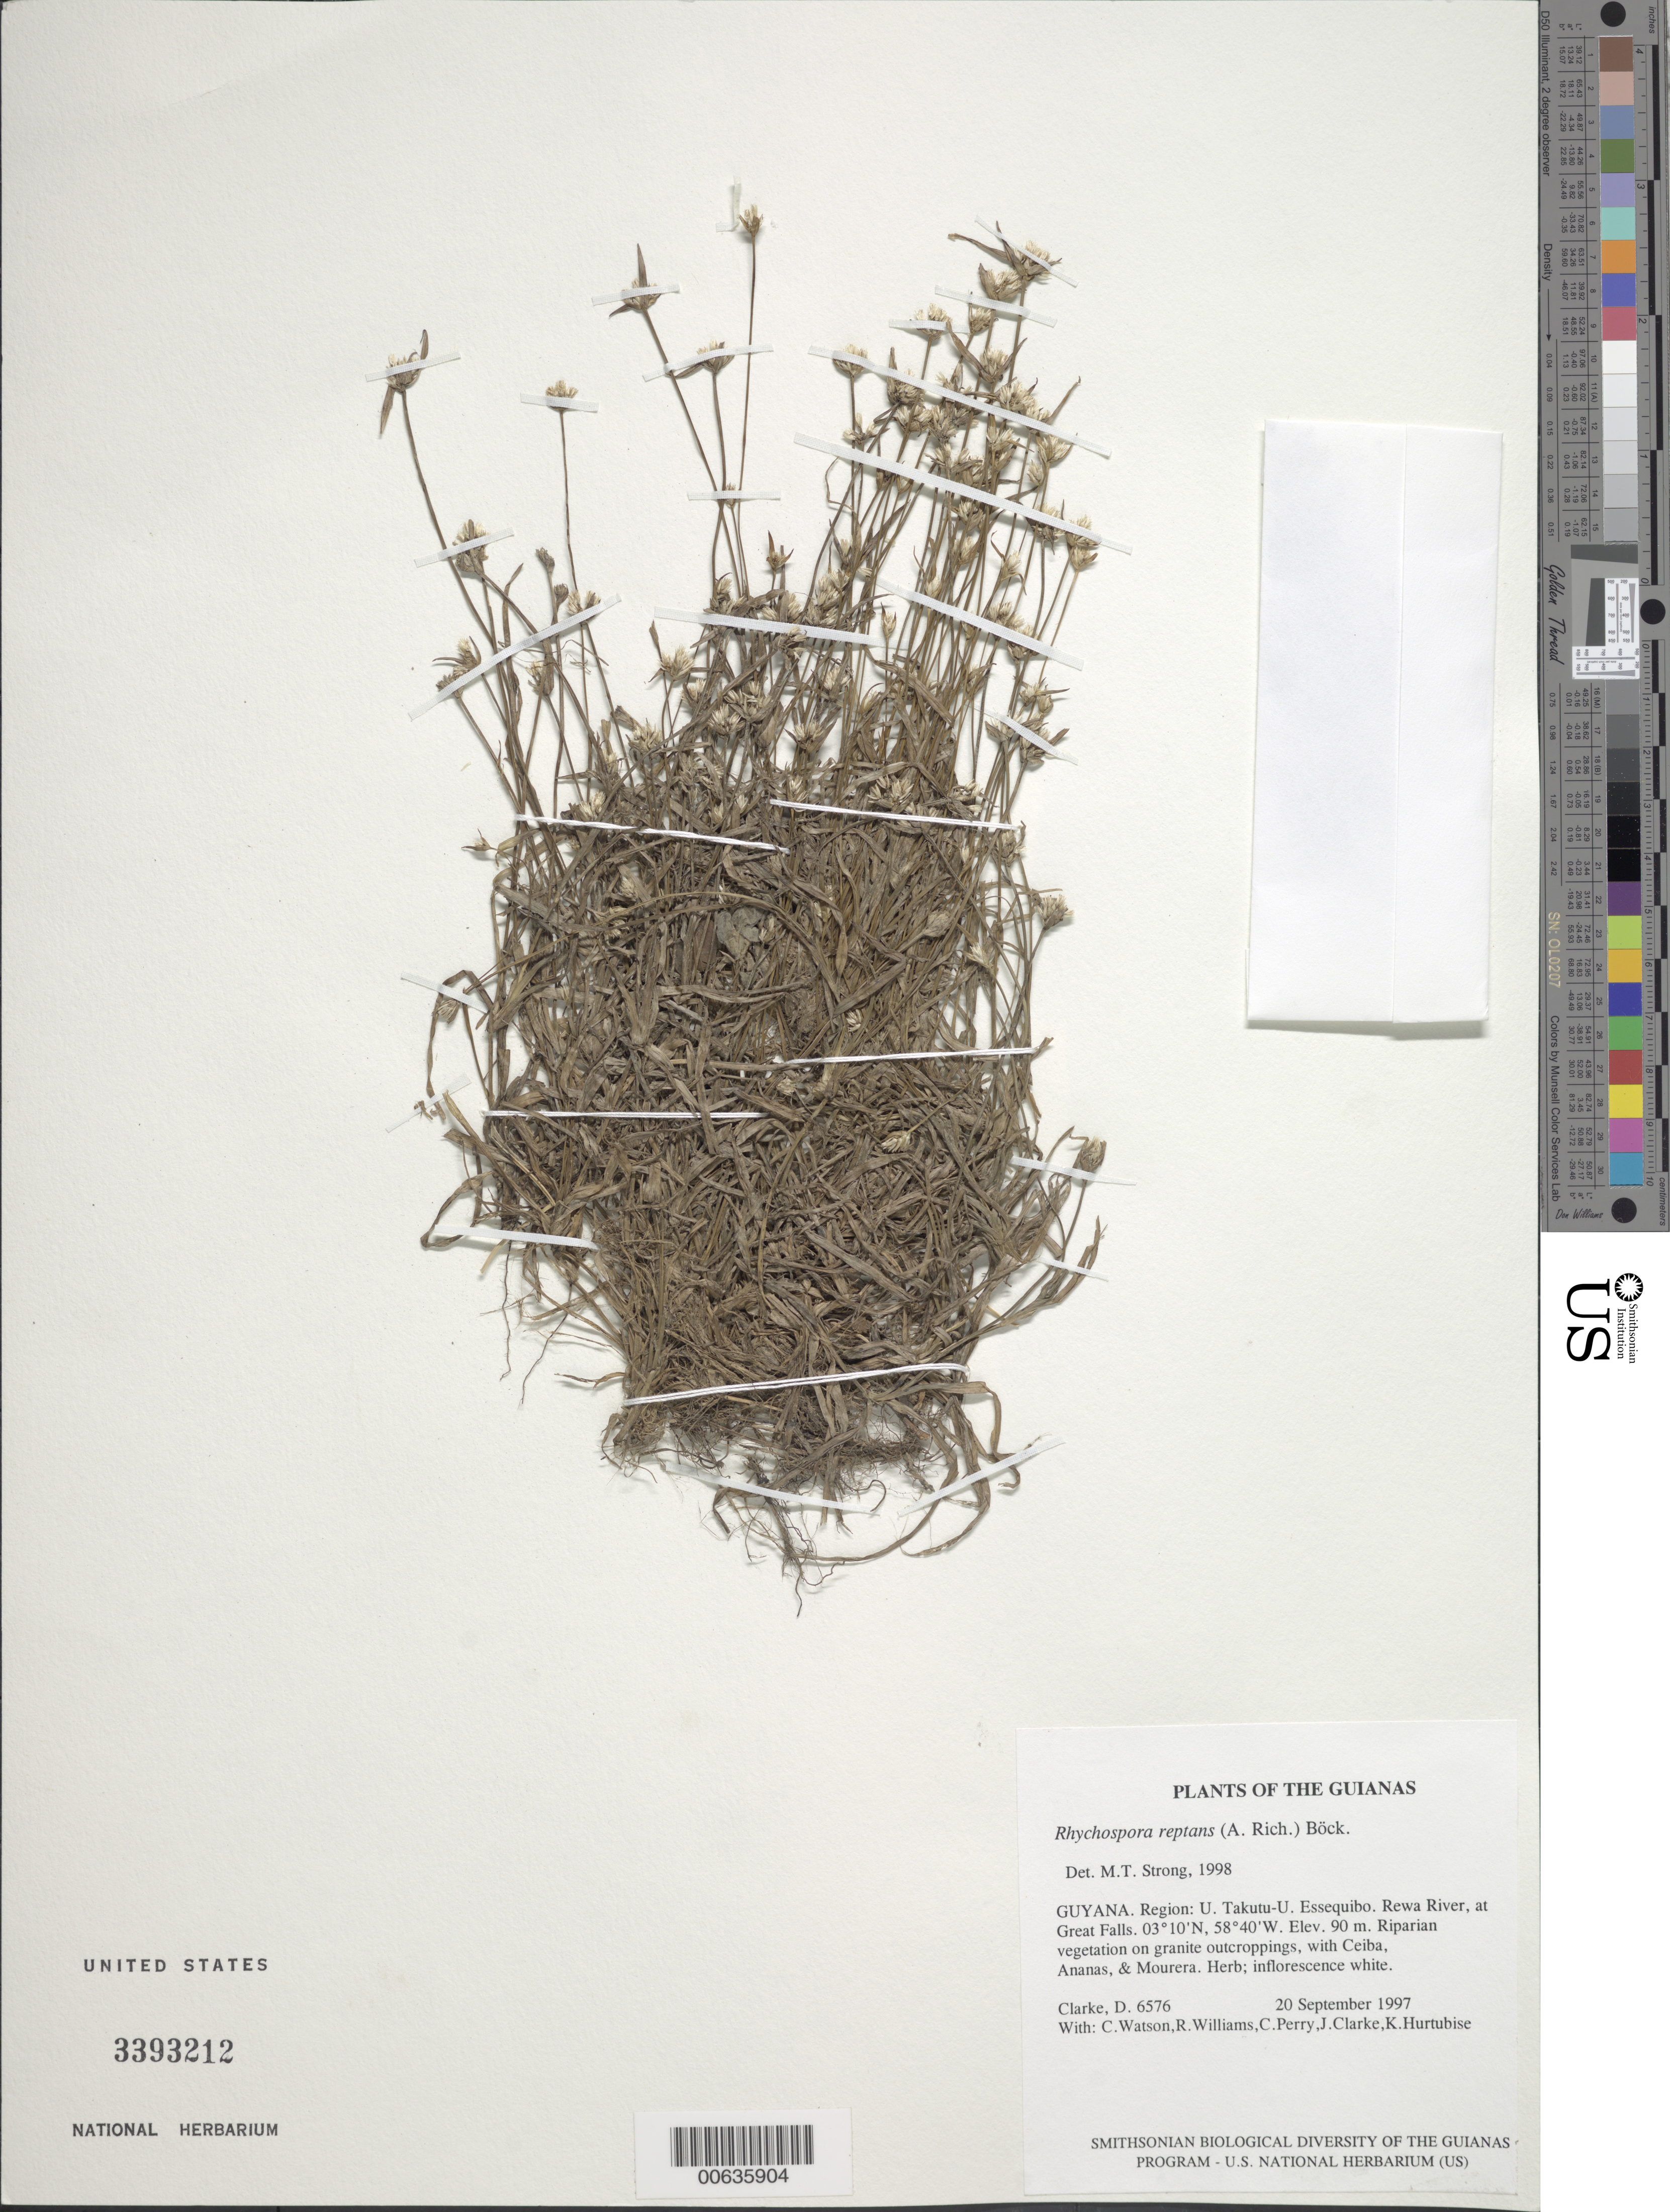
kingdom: Plantae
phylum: Tracheophyta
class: Liliopsida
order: Poales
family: Cyperaceae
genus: Rhynchospora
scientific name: Rhynchospora reptans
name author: (Rich.) Kük.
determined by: Strong, M. T., (US), Smithsonian Institution - National Museum of Natural History (UNITED STATES)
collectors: H. D. Clarke, C. Watson, R. Williams, C. Perry, J. Clarke & K. Hurtubise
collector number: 6576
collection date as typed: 20 September 1997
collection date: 1997-09-20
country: Guyana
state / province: U. Takutu-U. Essequibo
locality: Rewa River, at Great Falls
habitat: Riparian vegetation on granite outcroppings, with Ceiba, Ananas, & Mourera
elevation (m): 90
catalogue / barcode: US 3393212